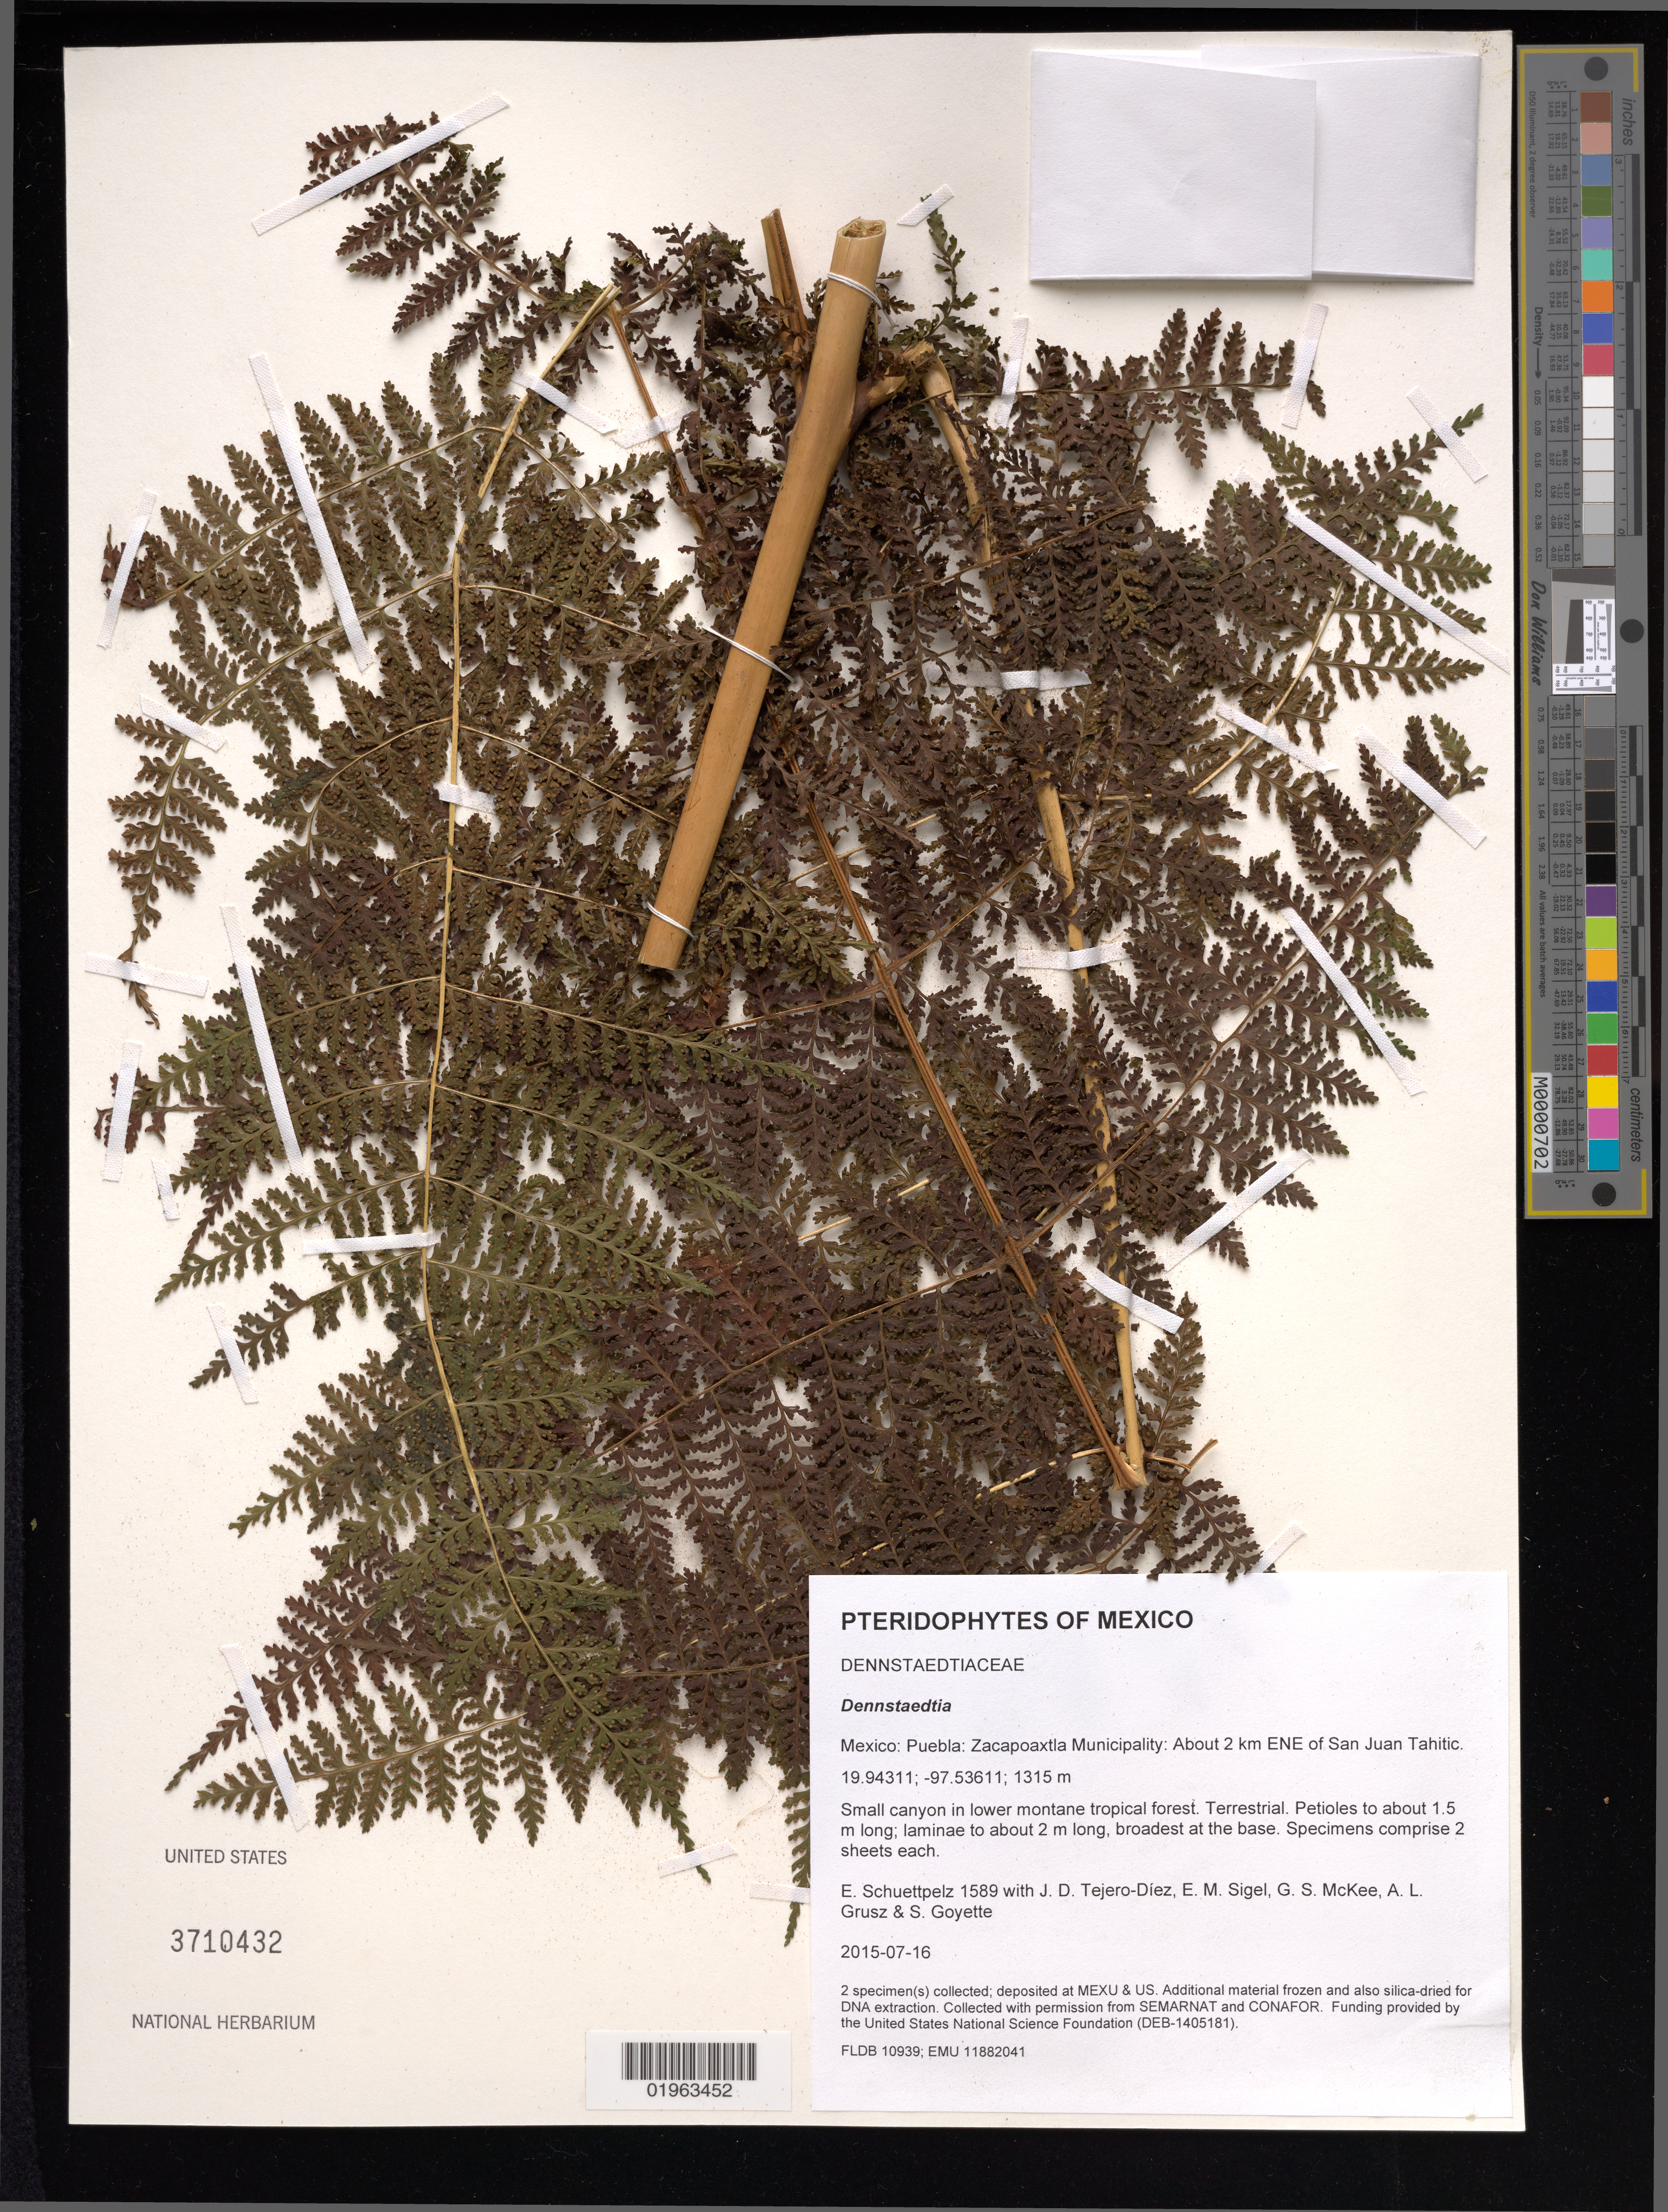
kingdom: Plantae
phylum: Tracheophyta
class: Polypodiopsida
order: Polypodiales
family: Dennstaedtiaceae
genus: Dennstaedtia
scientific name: Dennstaedtia sp.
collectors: E. Schuettpelz, D. Tejero-Díez, E. M. Sigel, G. S. McKee & A. Grusz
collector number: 1589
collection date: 2015-07-16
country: Mexico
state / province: Puebla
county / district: Zacapoaxtla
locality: About 2 km ENE of San Juan Tahitic.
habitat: Small canyon in lower montane tropical forest.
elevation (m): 1315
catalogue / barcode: US 3710432